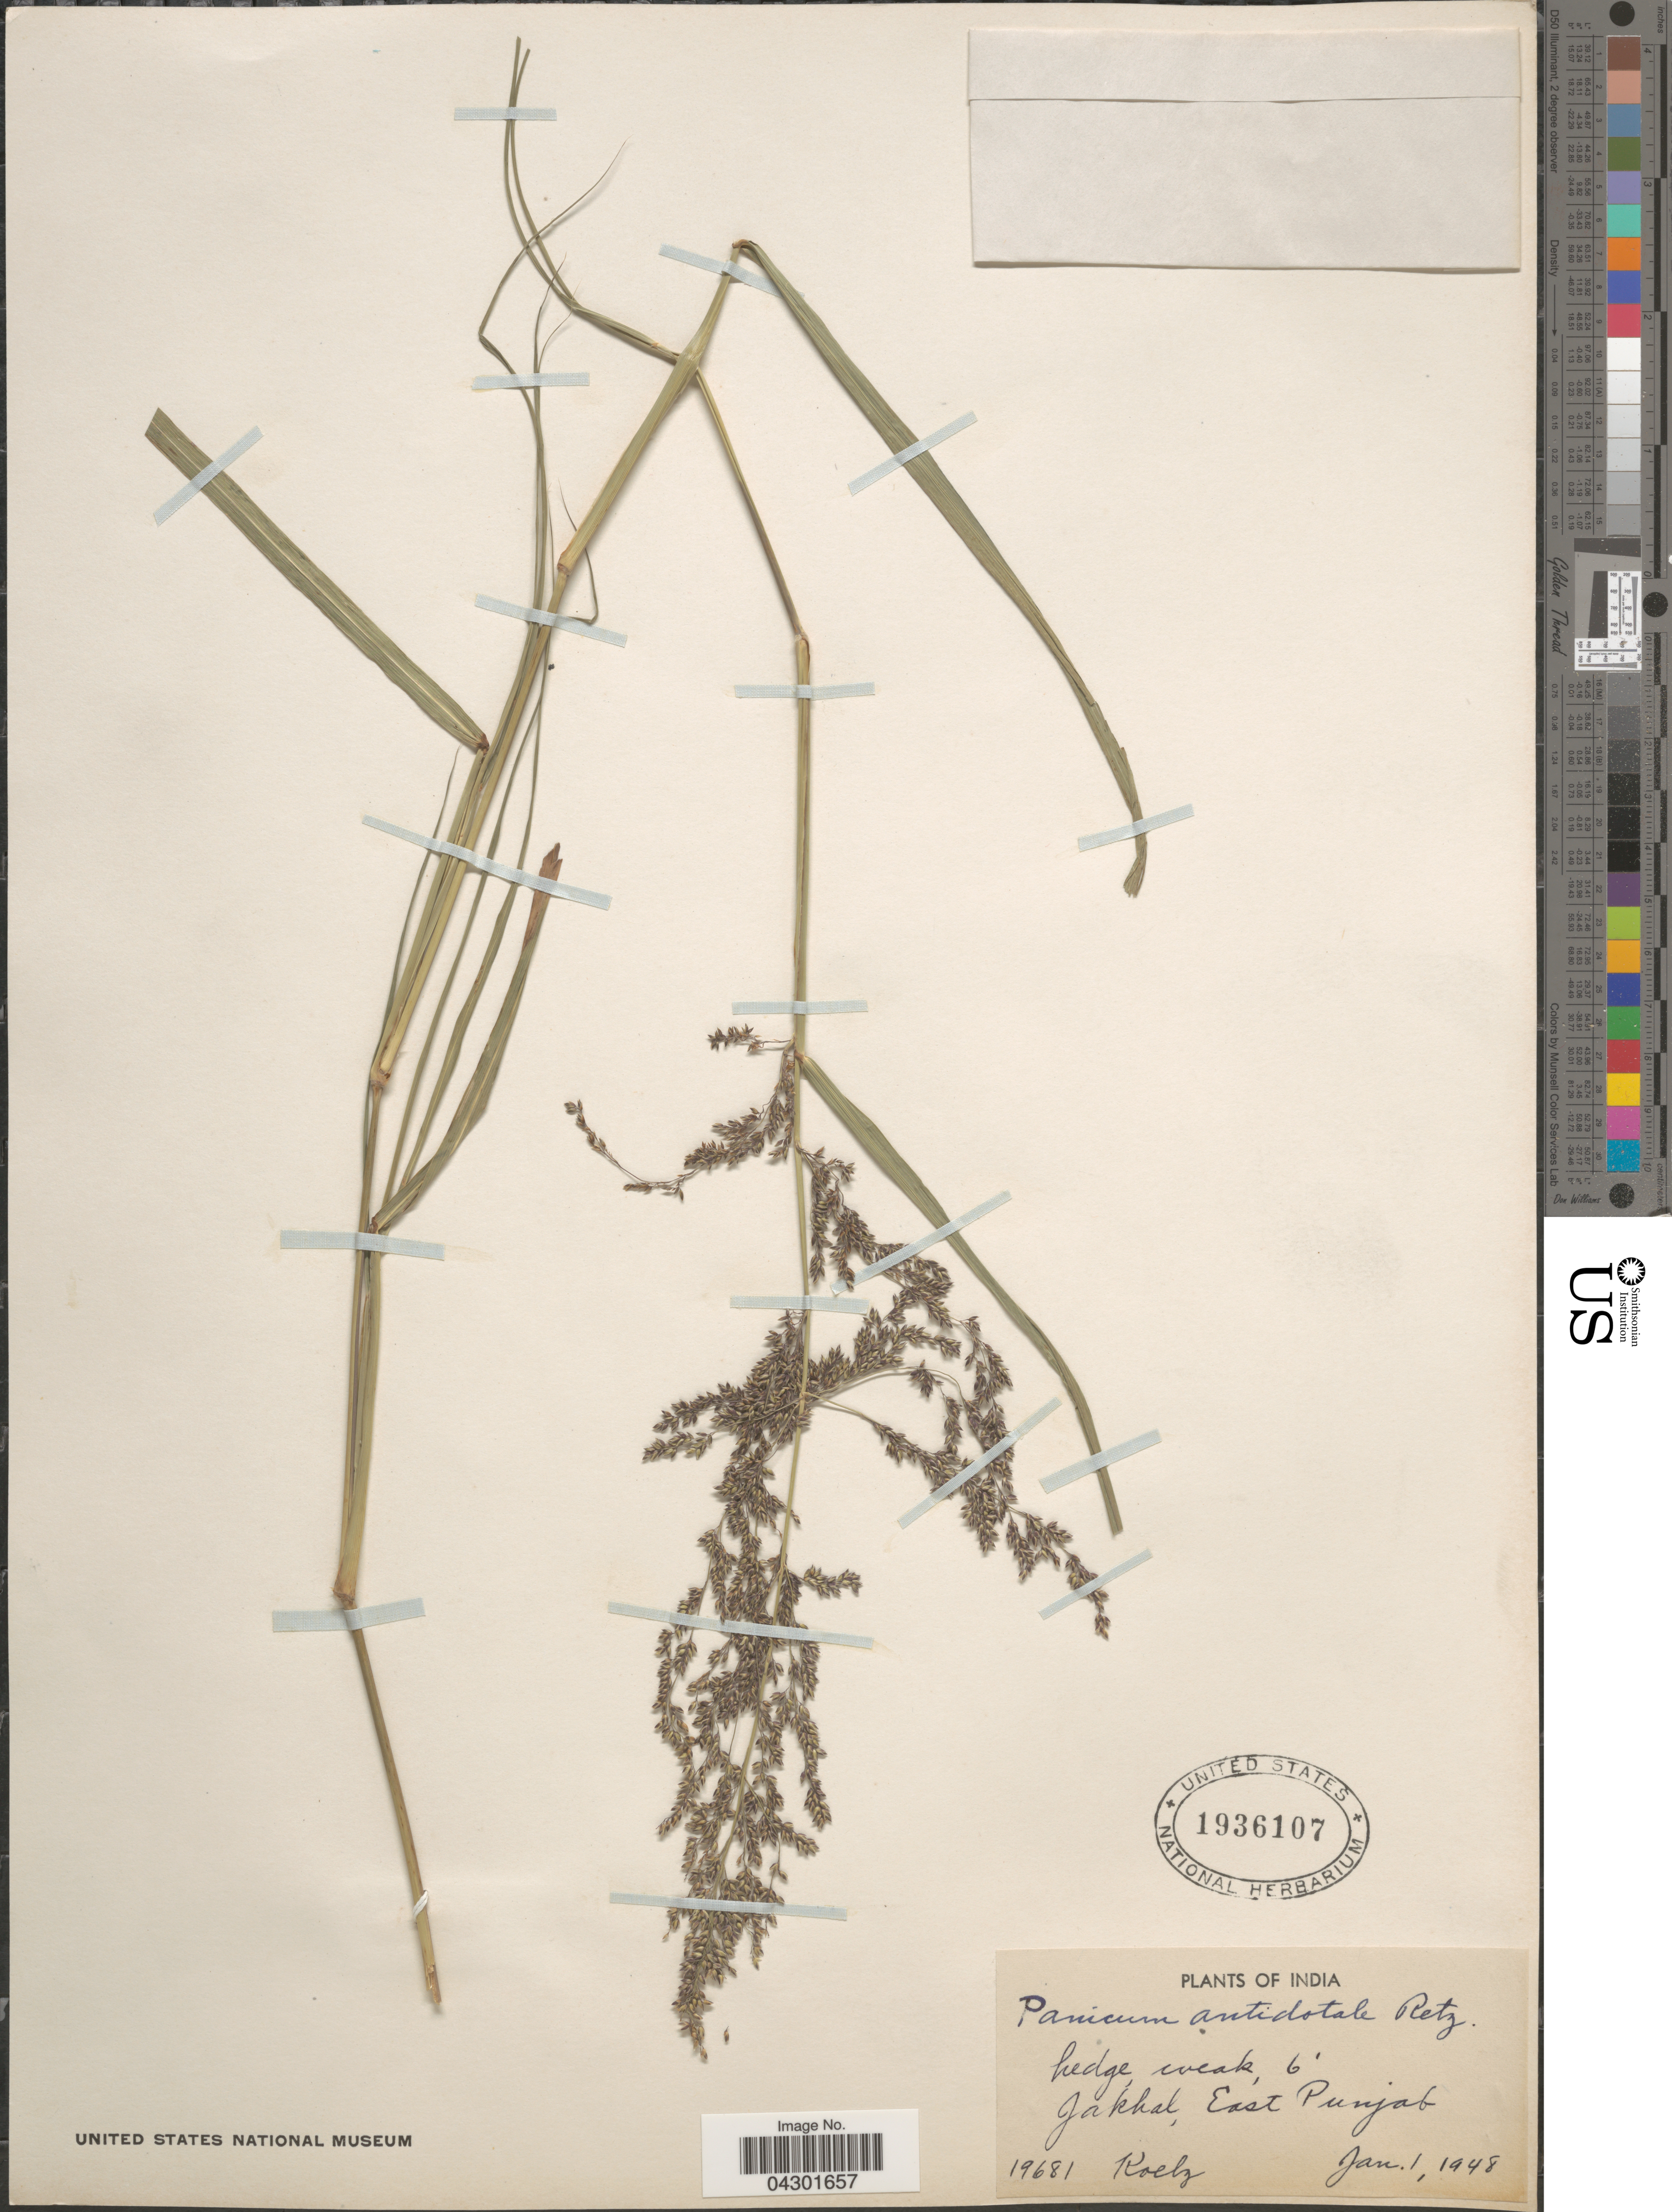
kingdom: Plantae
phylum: Tracheophyta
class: Liliopsida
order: Poales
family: Poaceae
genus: Panicum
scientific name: Panicum antidotale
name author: Retz.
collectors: Koelz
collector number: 19681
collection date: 1948-01-01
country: India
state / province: Punjab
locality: Jakhal, East Punjab.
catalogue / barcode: US 1936107